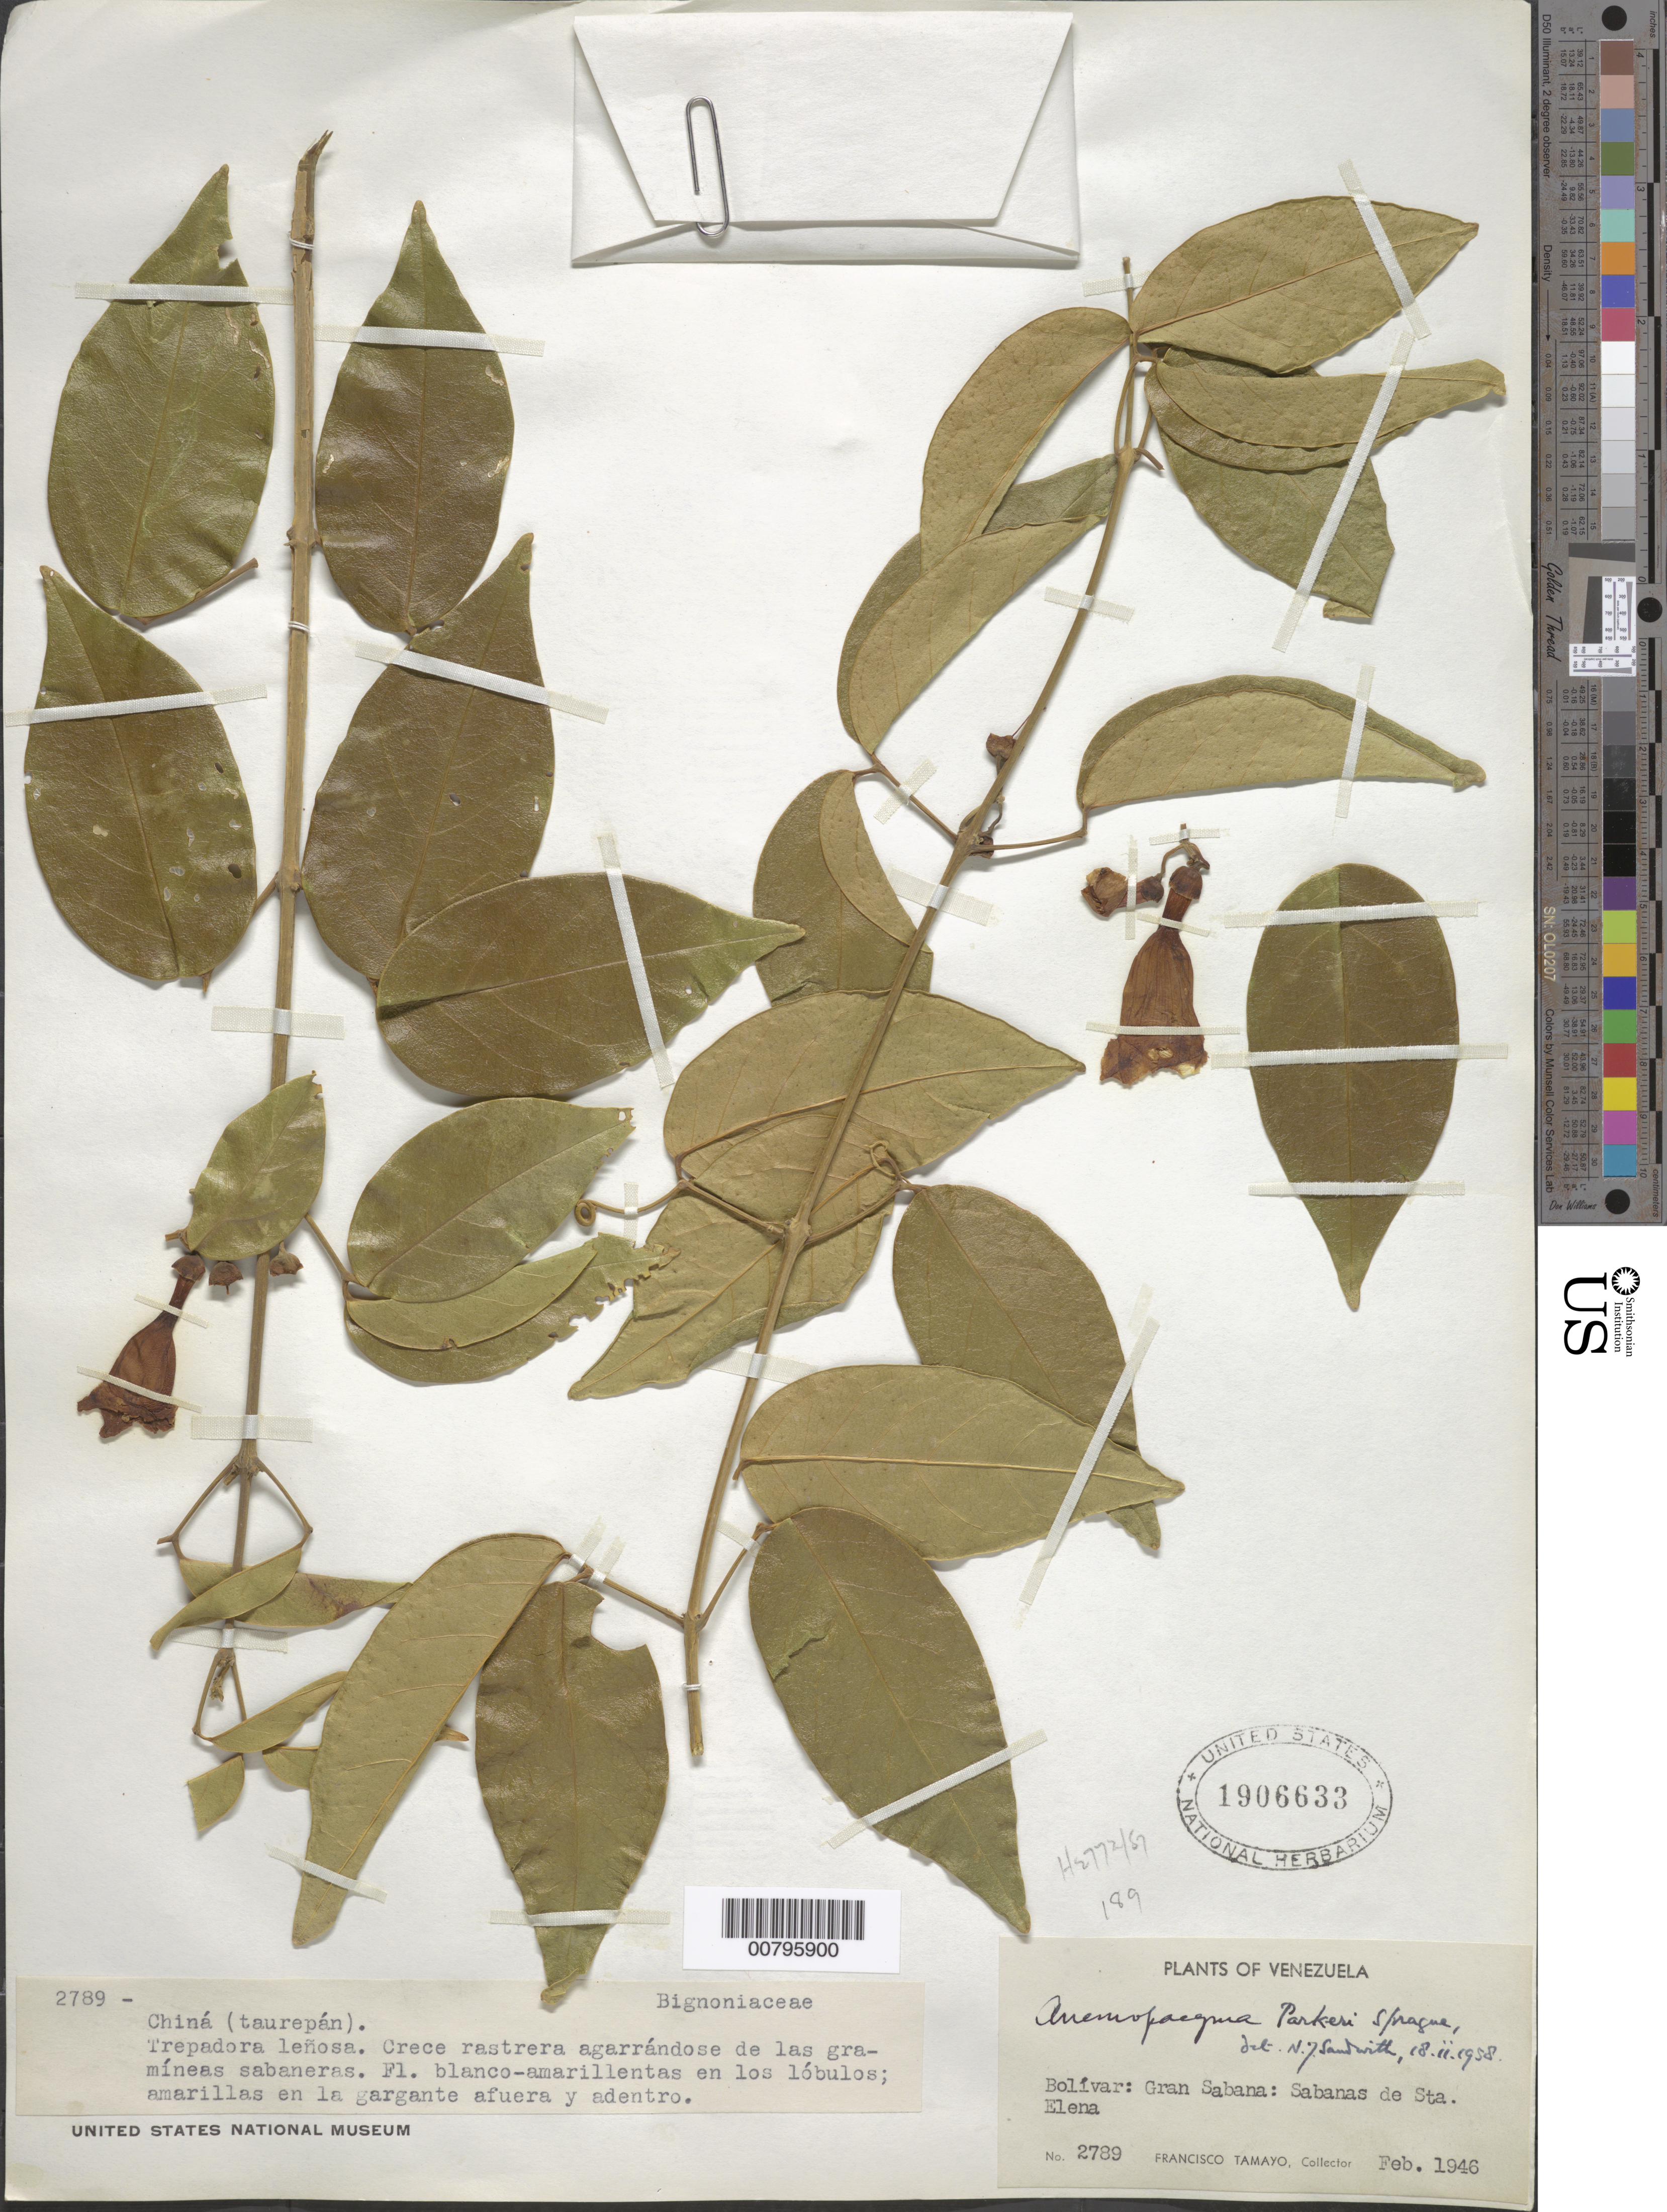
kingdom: Plantae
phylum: Tracheophyta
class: Magnoliopsida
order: Lamiales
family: Bignoniaceae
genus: Anemopaegma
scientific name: Anemopaegma parkeri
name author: Sprague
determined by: Sandwith, N. Y.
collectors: F. Tamayo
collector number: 2789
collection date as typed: Feb-46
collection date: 1946-02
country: Venezuela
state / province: Bolívar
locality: Gran Sabana, Sta. Elena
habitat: Savanna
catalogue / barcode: US 1906633